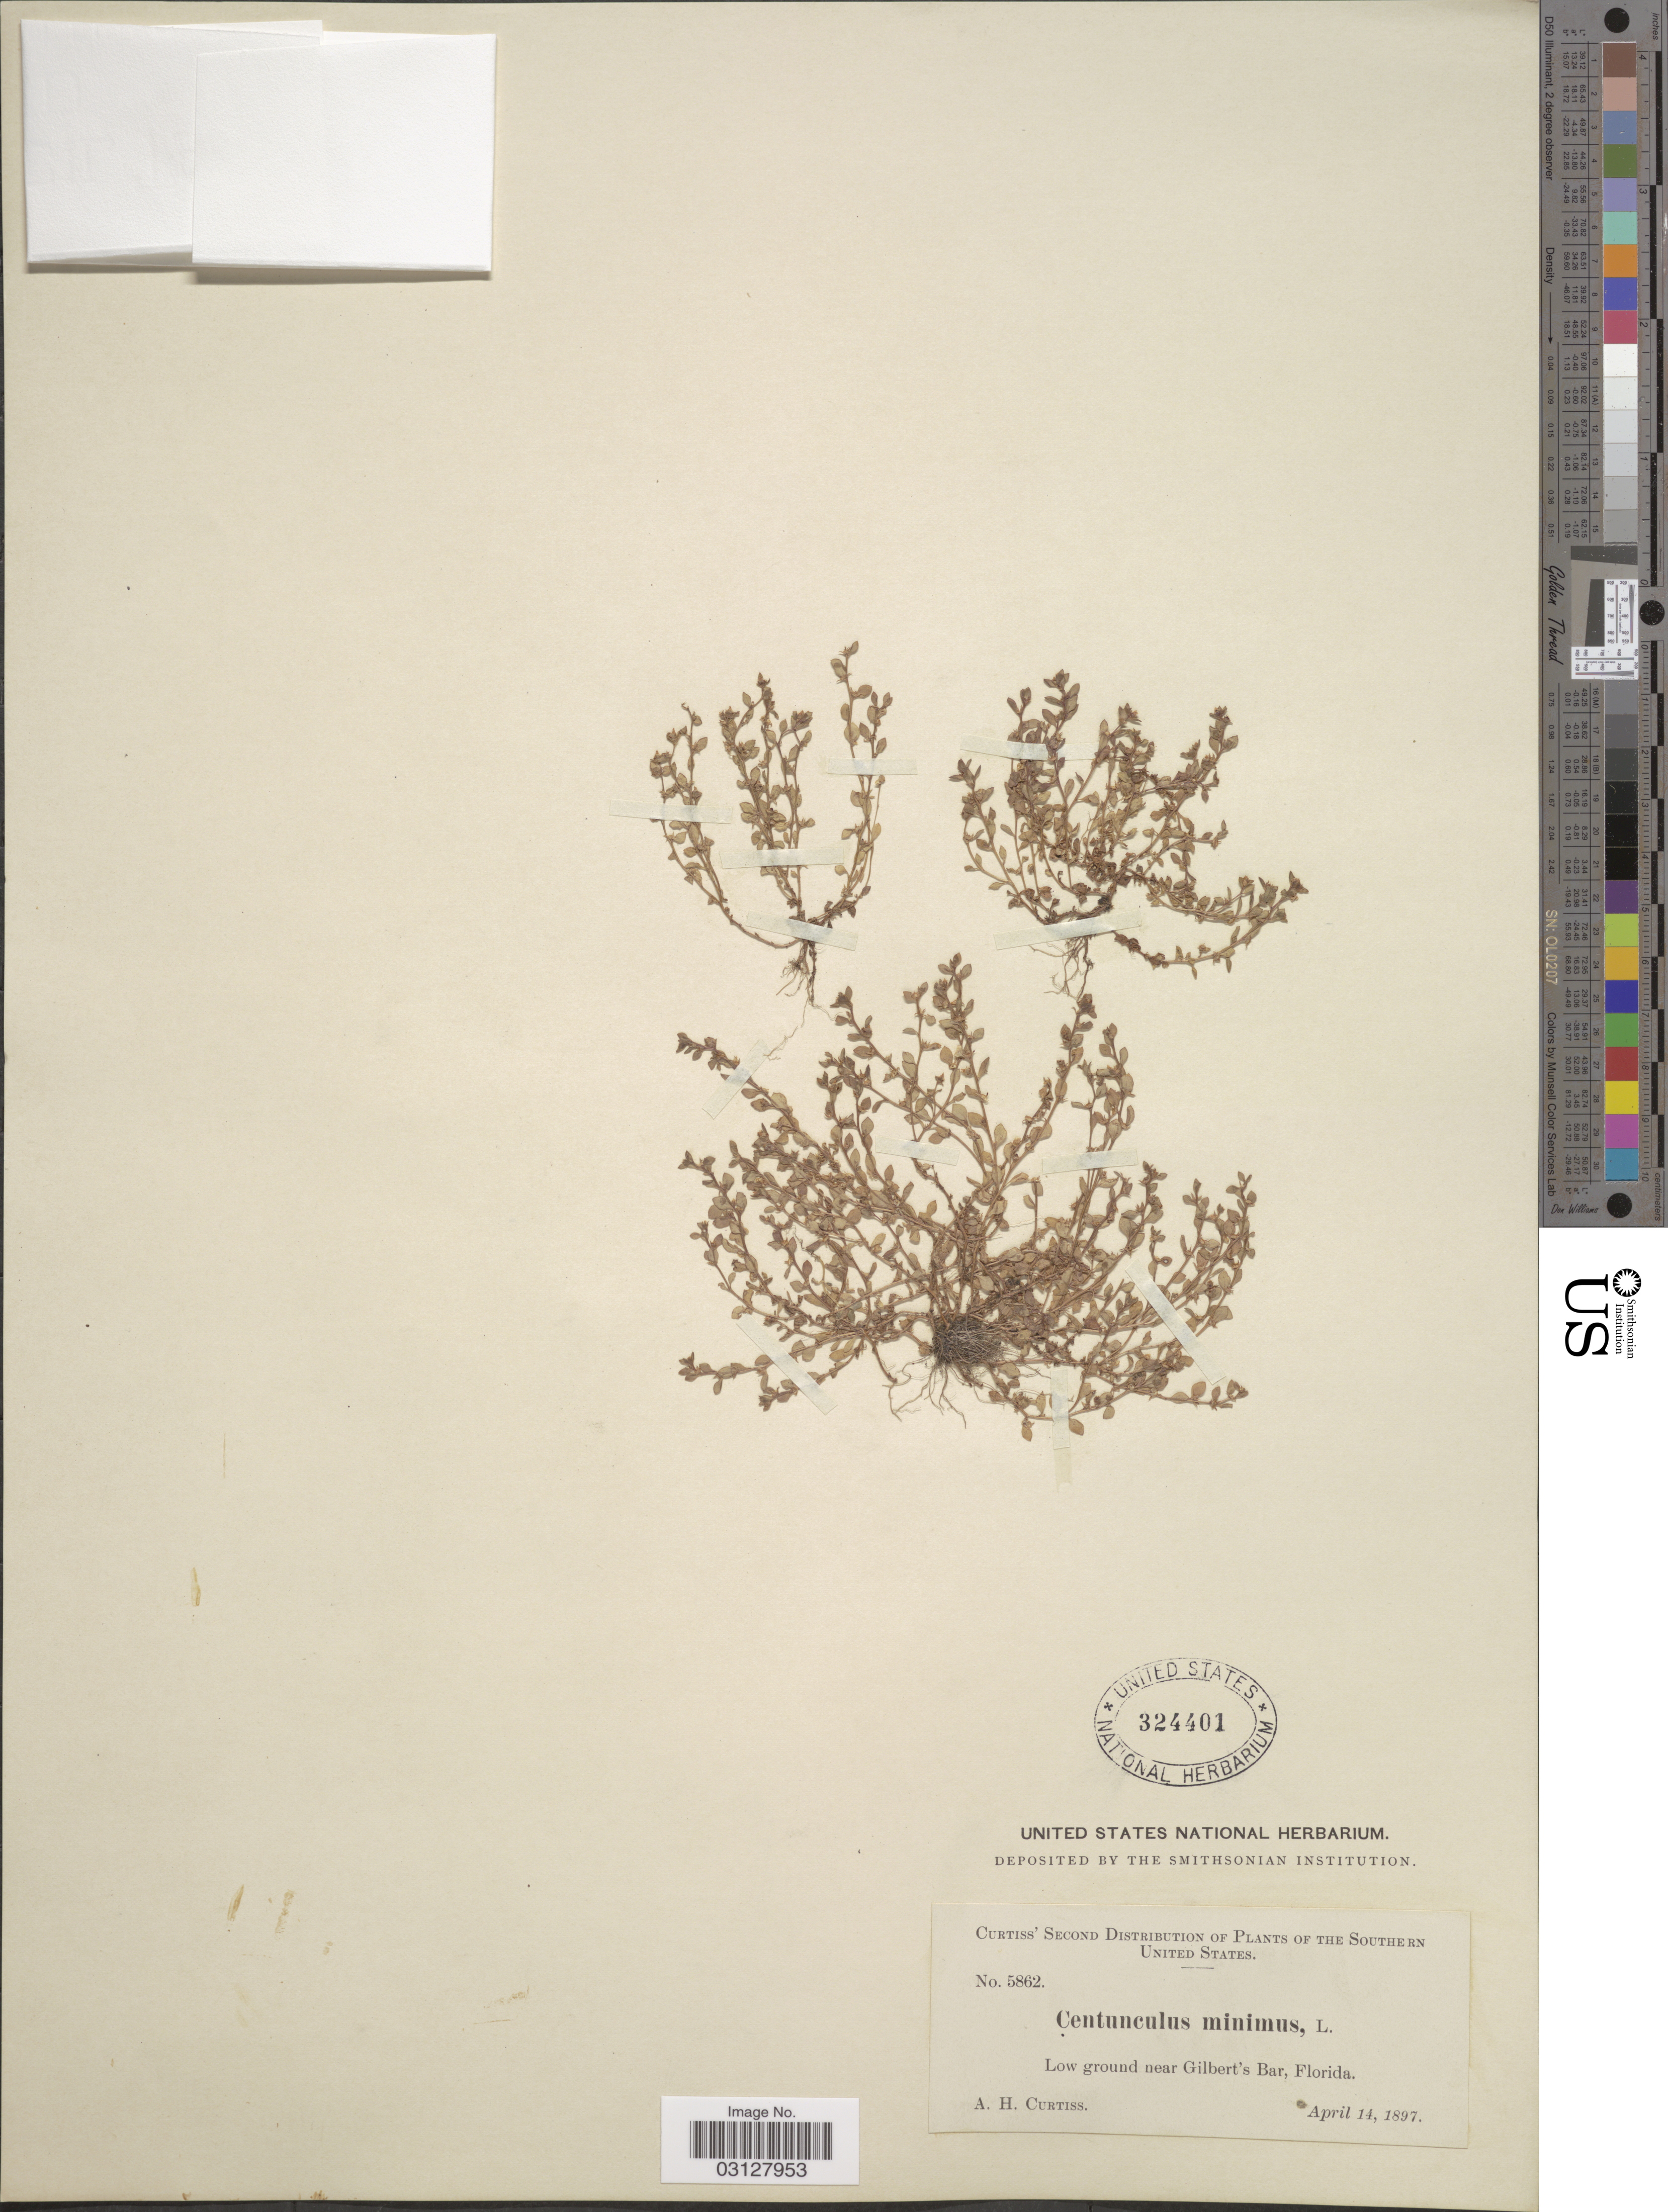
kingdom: Plantae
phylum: Tracheophyta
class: Magnoliopsida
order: Ericales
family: Primulaceae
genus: Centunculus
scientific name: Centunculus minimus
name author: L.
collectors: A. H. Curtiss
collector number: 5862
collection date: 1897-04-14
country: United States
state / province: Florida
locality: Southern United States. Low ground near Gilbert's Bar.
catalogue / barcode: US 324401